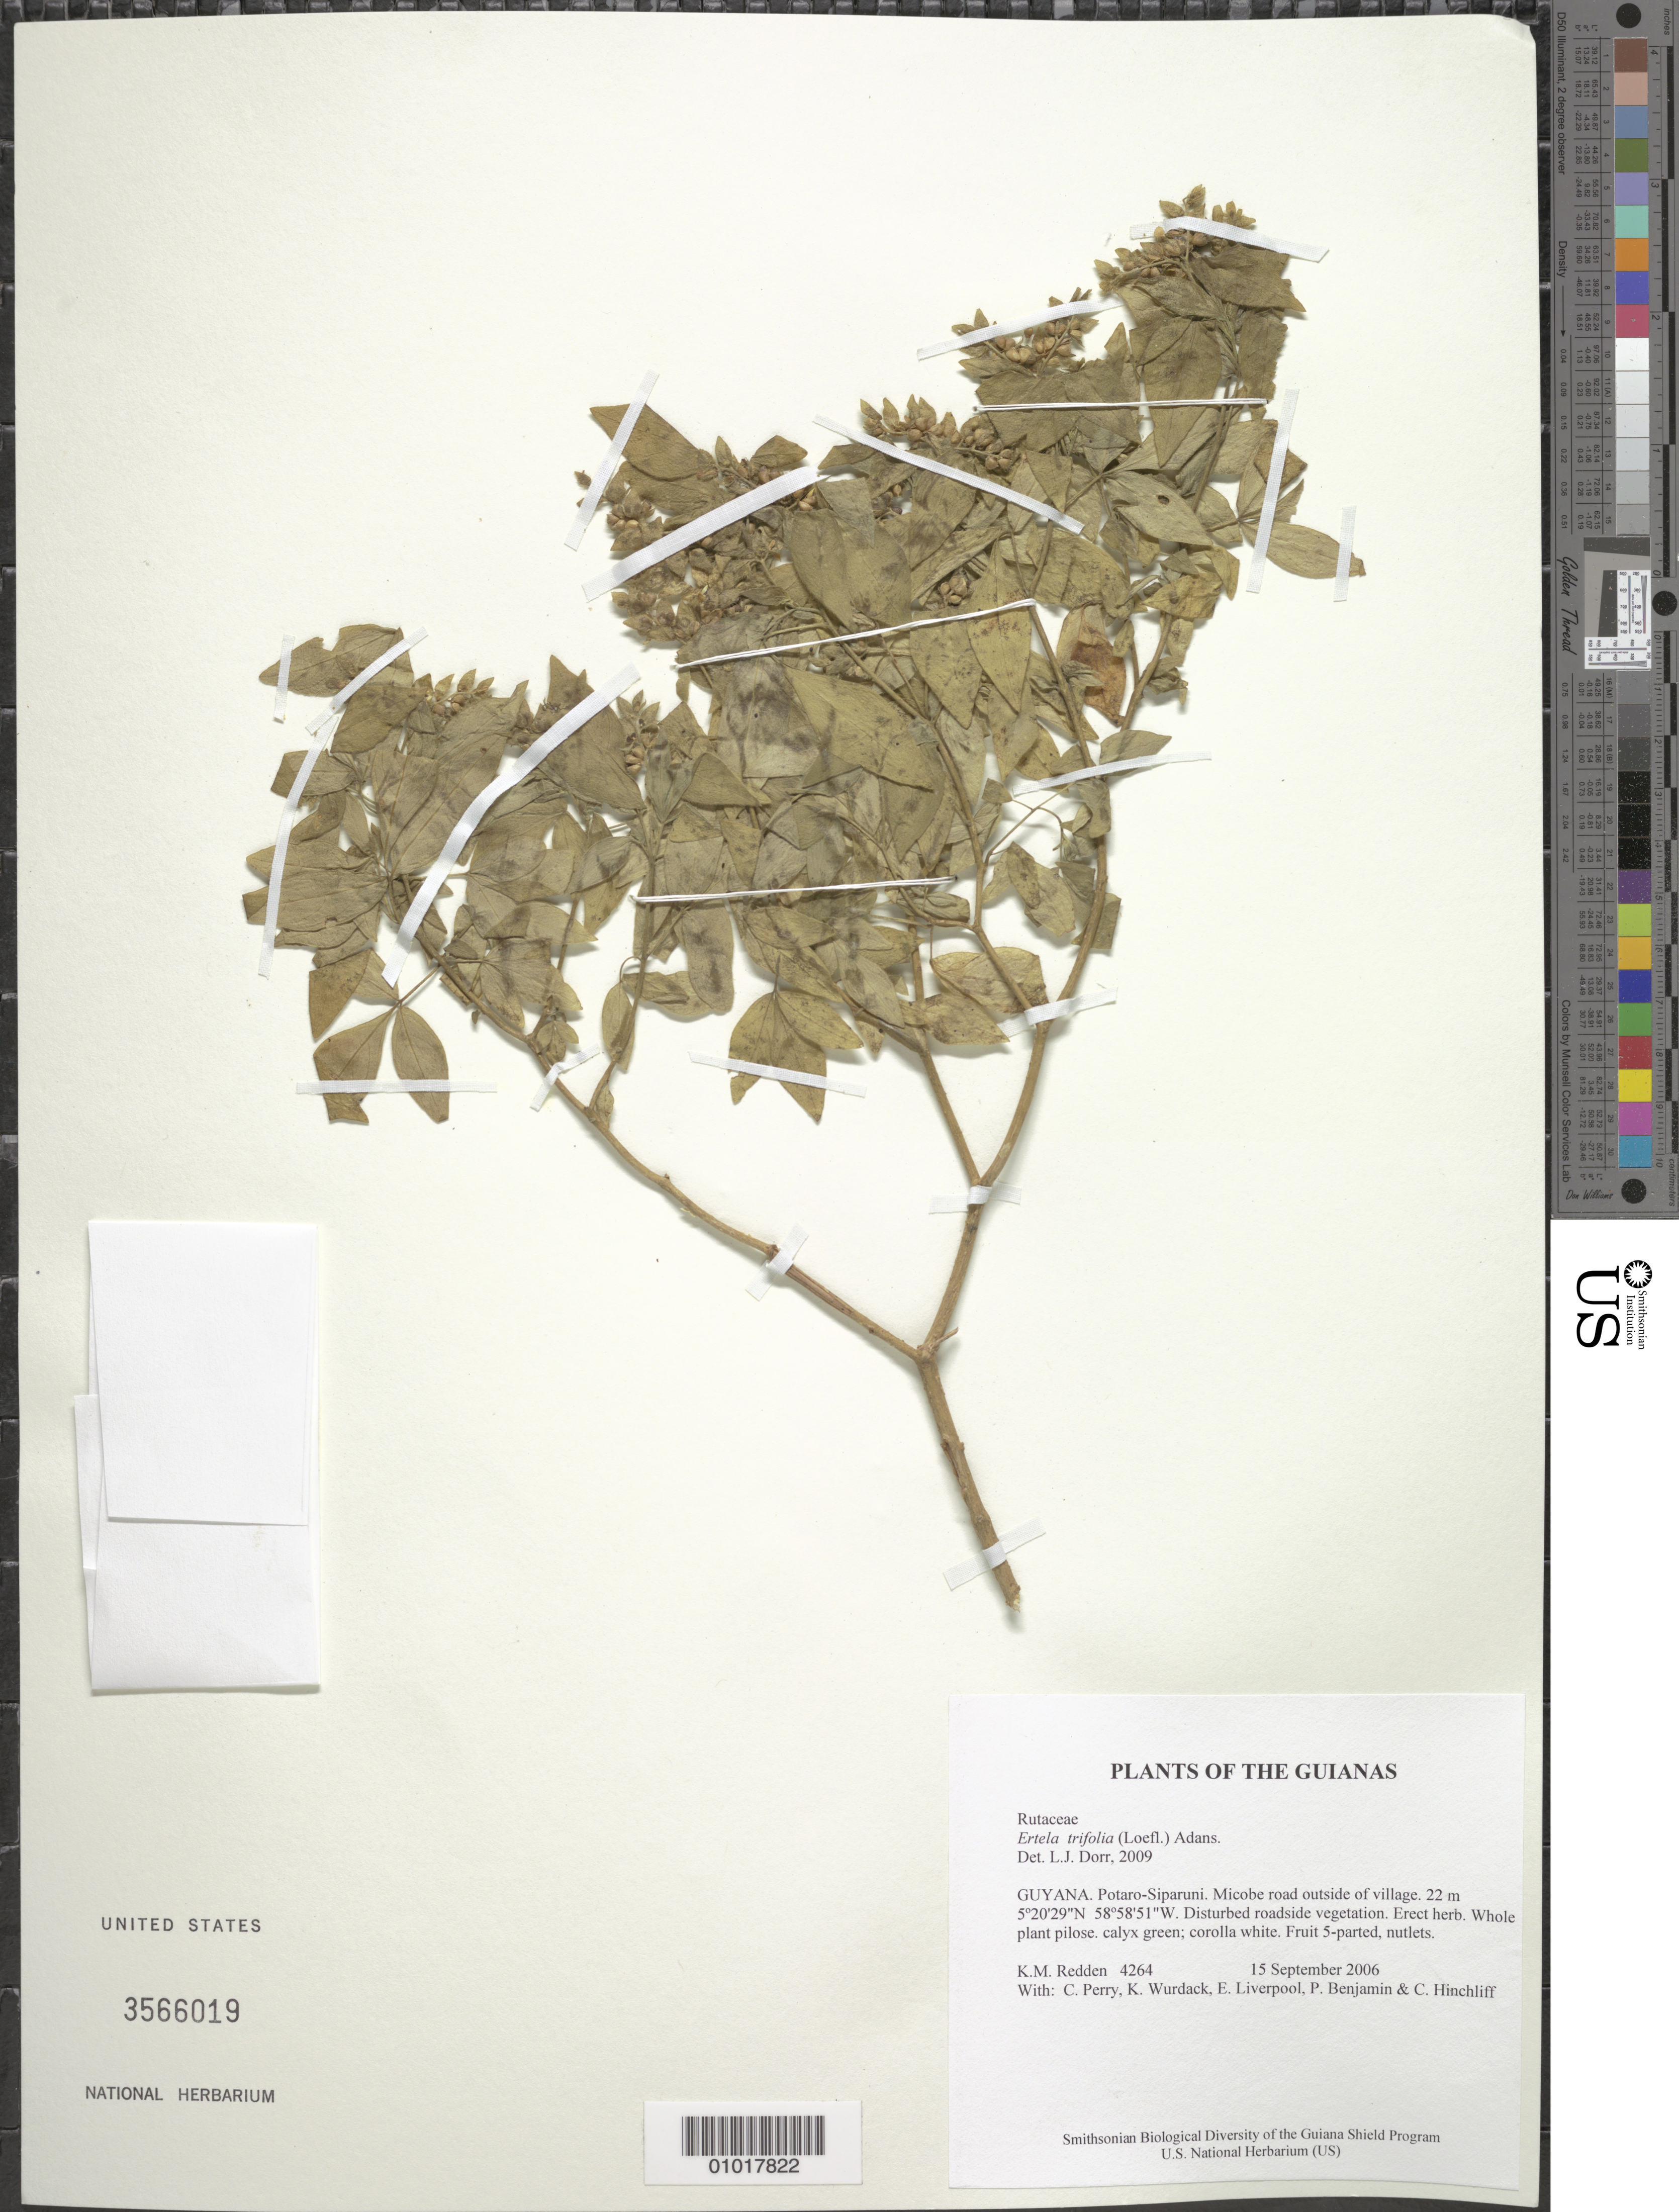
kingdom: Plantae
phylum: Tracheophyta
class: Magnoliopsida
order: Sapindales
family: Rutaceae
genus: Ertela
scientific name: Ertela trifolia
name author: (L.) Kuntze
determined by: Dorr, L. J., (BOT), Smithsonian Institution - National Museum of Natural History (UNITED STATES)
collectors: K. M. Redden, C. Perry, K. Wurdack, E. Liverpool, P. Benjamin & C. E. Hinchliff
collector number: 4264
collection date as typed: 15 September 2006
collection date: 2006-09-15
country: Guyana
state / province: Potaro-Siparuni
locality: Micobe road outside of village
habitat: Disturbed roadside vegetation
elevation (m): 22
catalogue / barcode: US 3566019